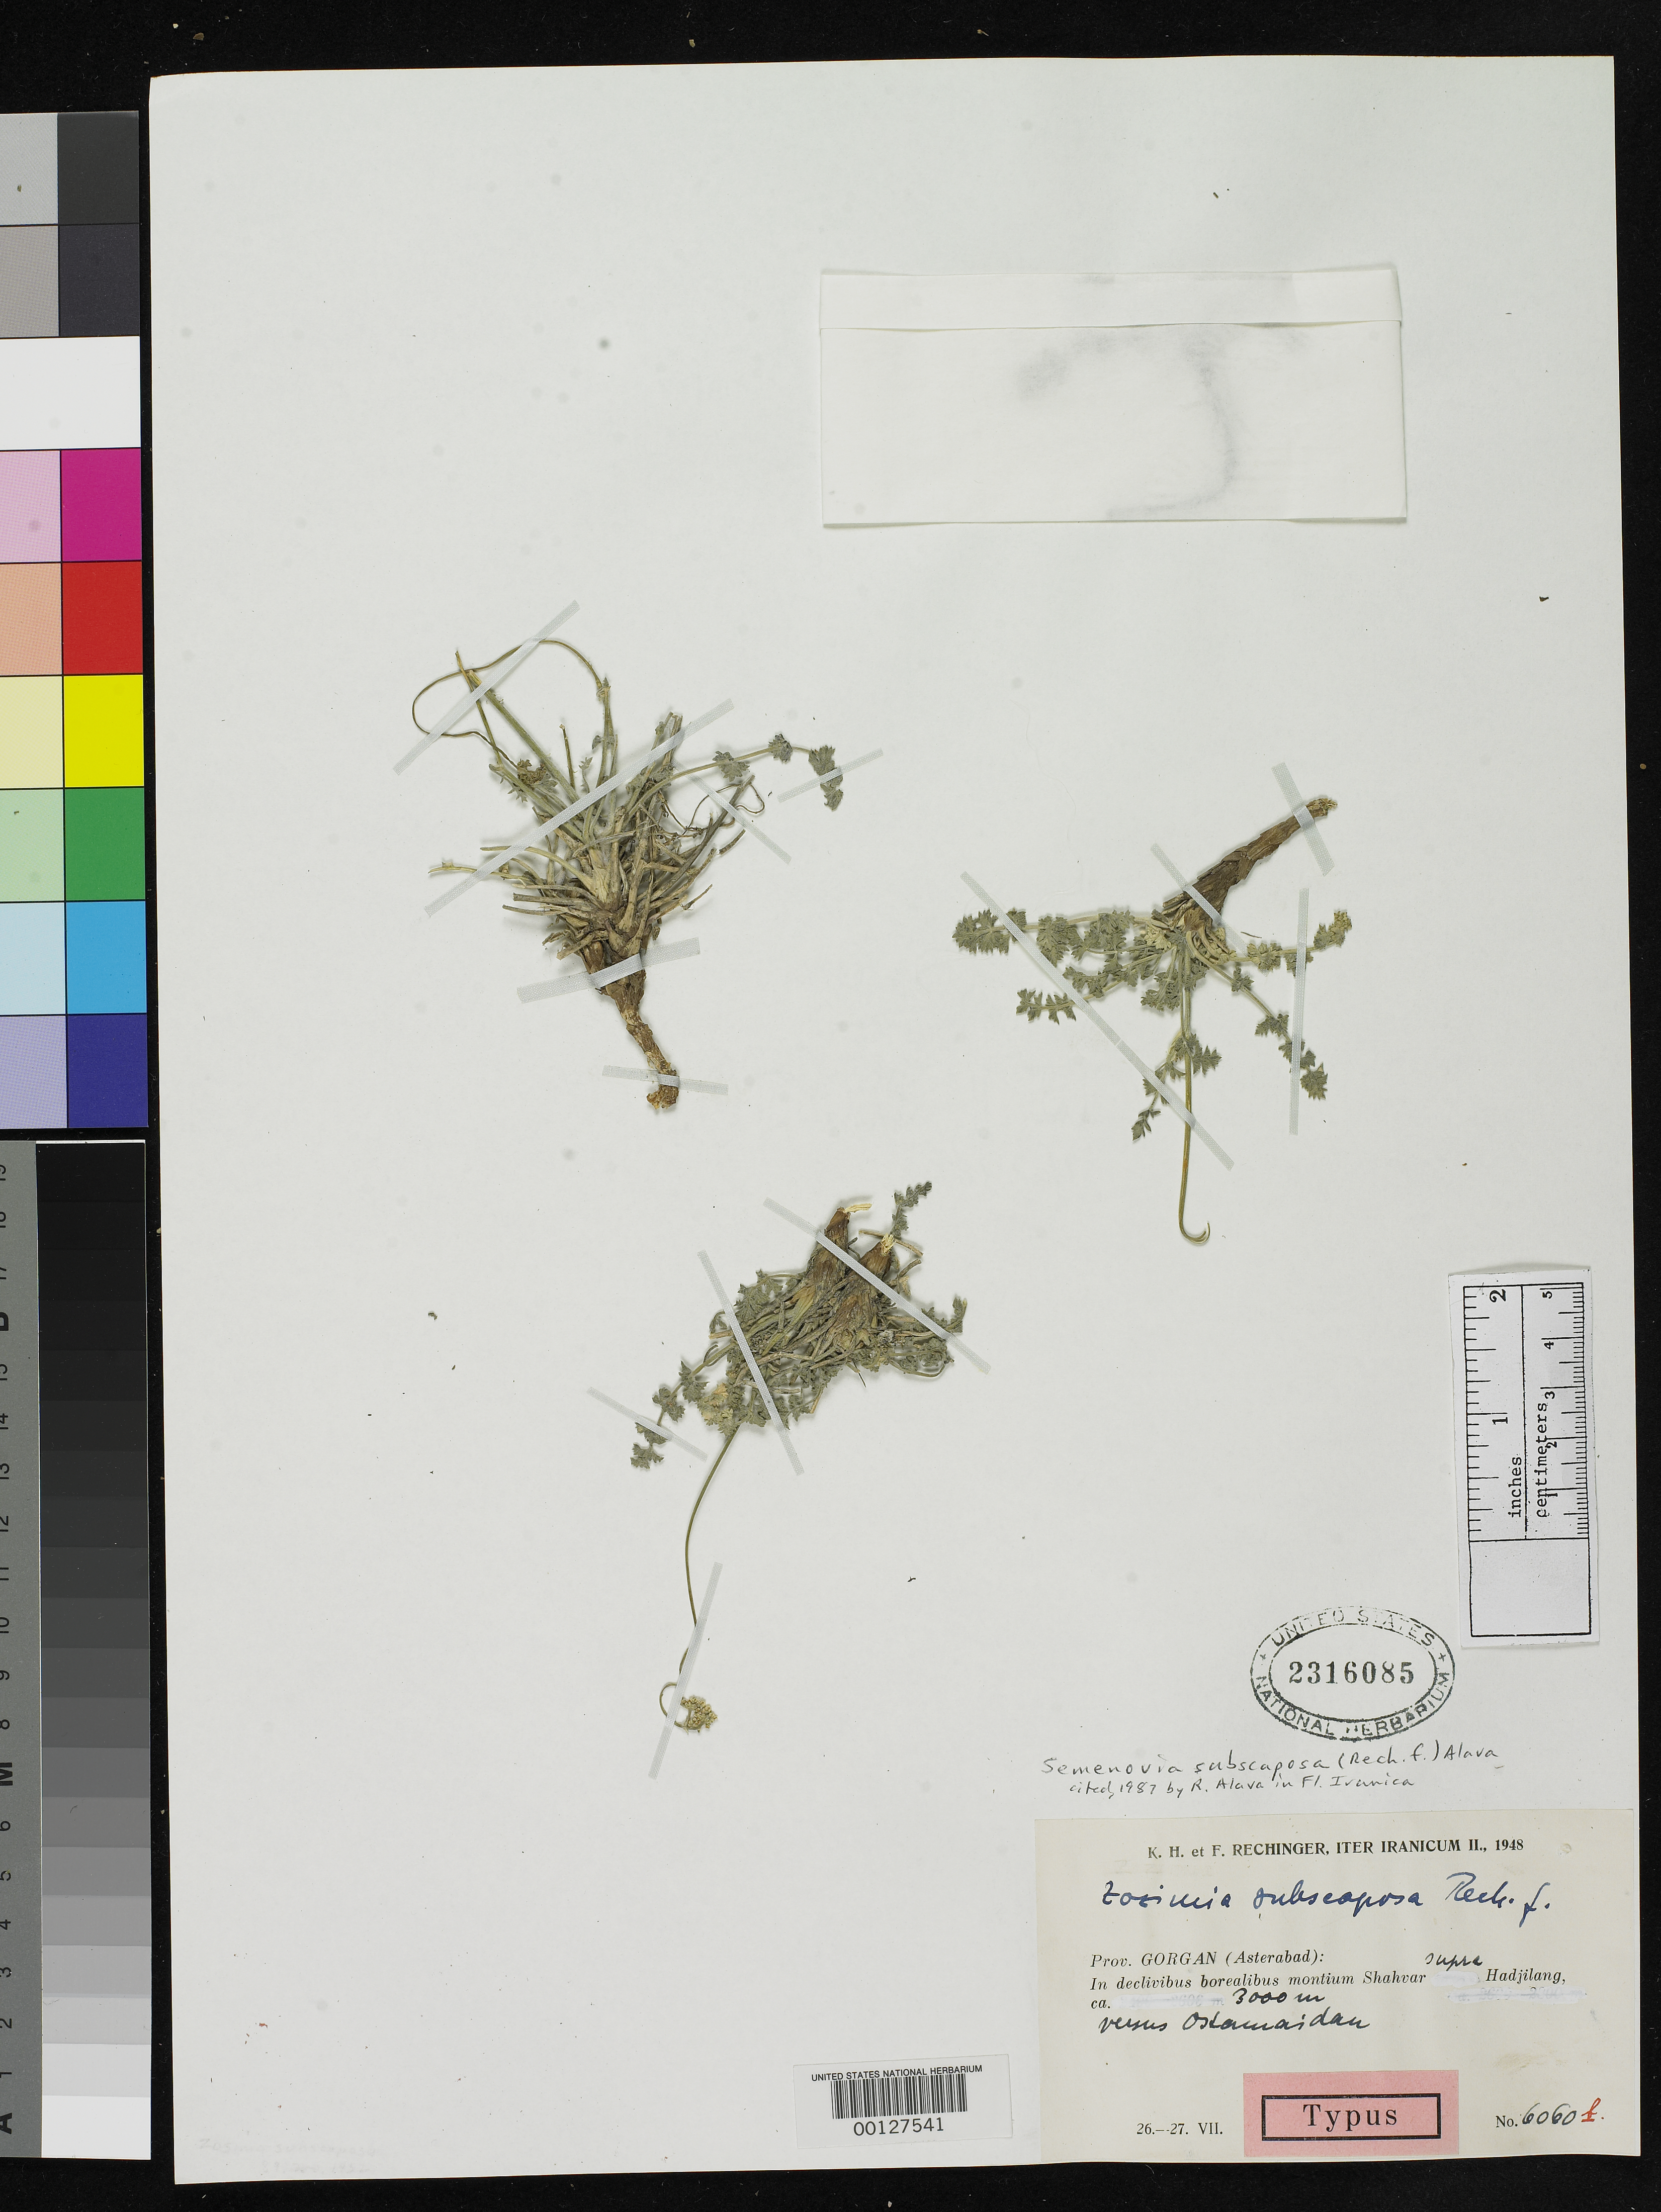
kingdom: Plantae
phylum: Tracheophyta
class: Magnoliopsida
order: Apiales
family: Apiaceae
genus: Zosima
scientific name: Zosima subscaposa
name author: Rech. f.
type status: Isotype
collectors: K. H. Rechinger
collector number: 6060 b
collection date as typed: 26 Jul 1948 to 27 Jul 1948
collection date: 1948-07-26/1948-07-27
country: Iran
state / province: Mazandaran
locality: Mountium Shahvar Subra Hadjilang.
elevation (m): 3000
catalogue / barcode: US 2316085